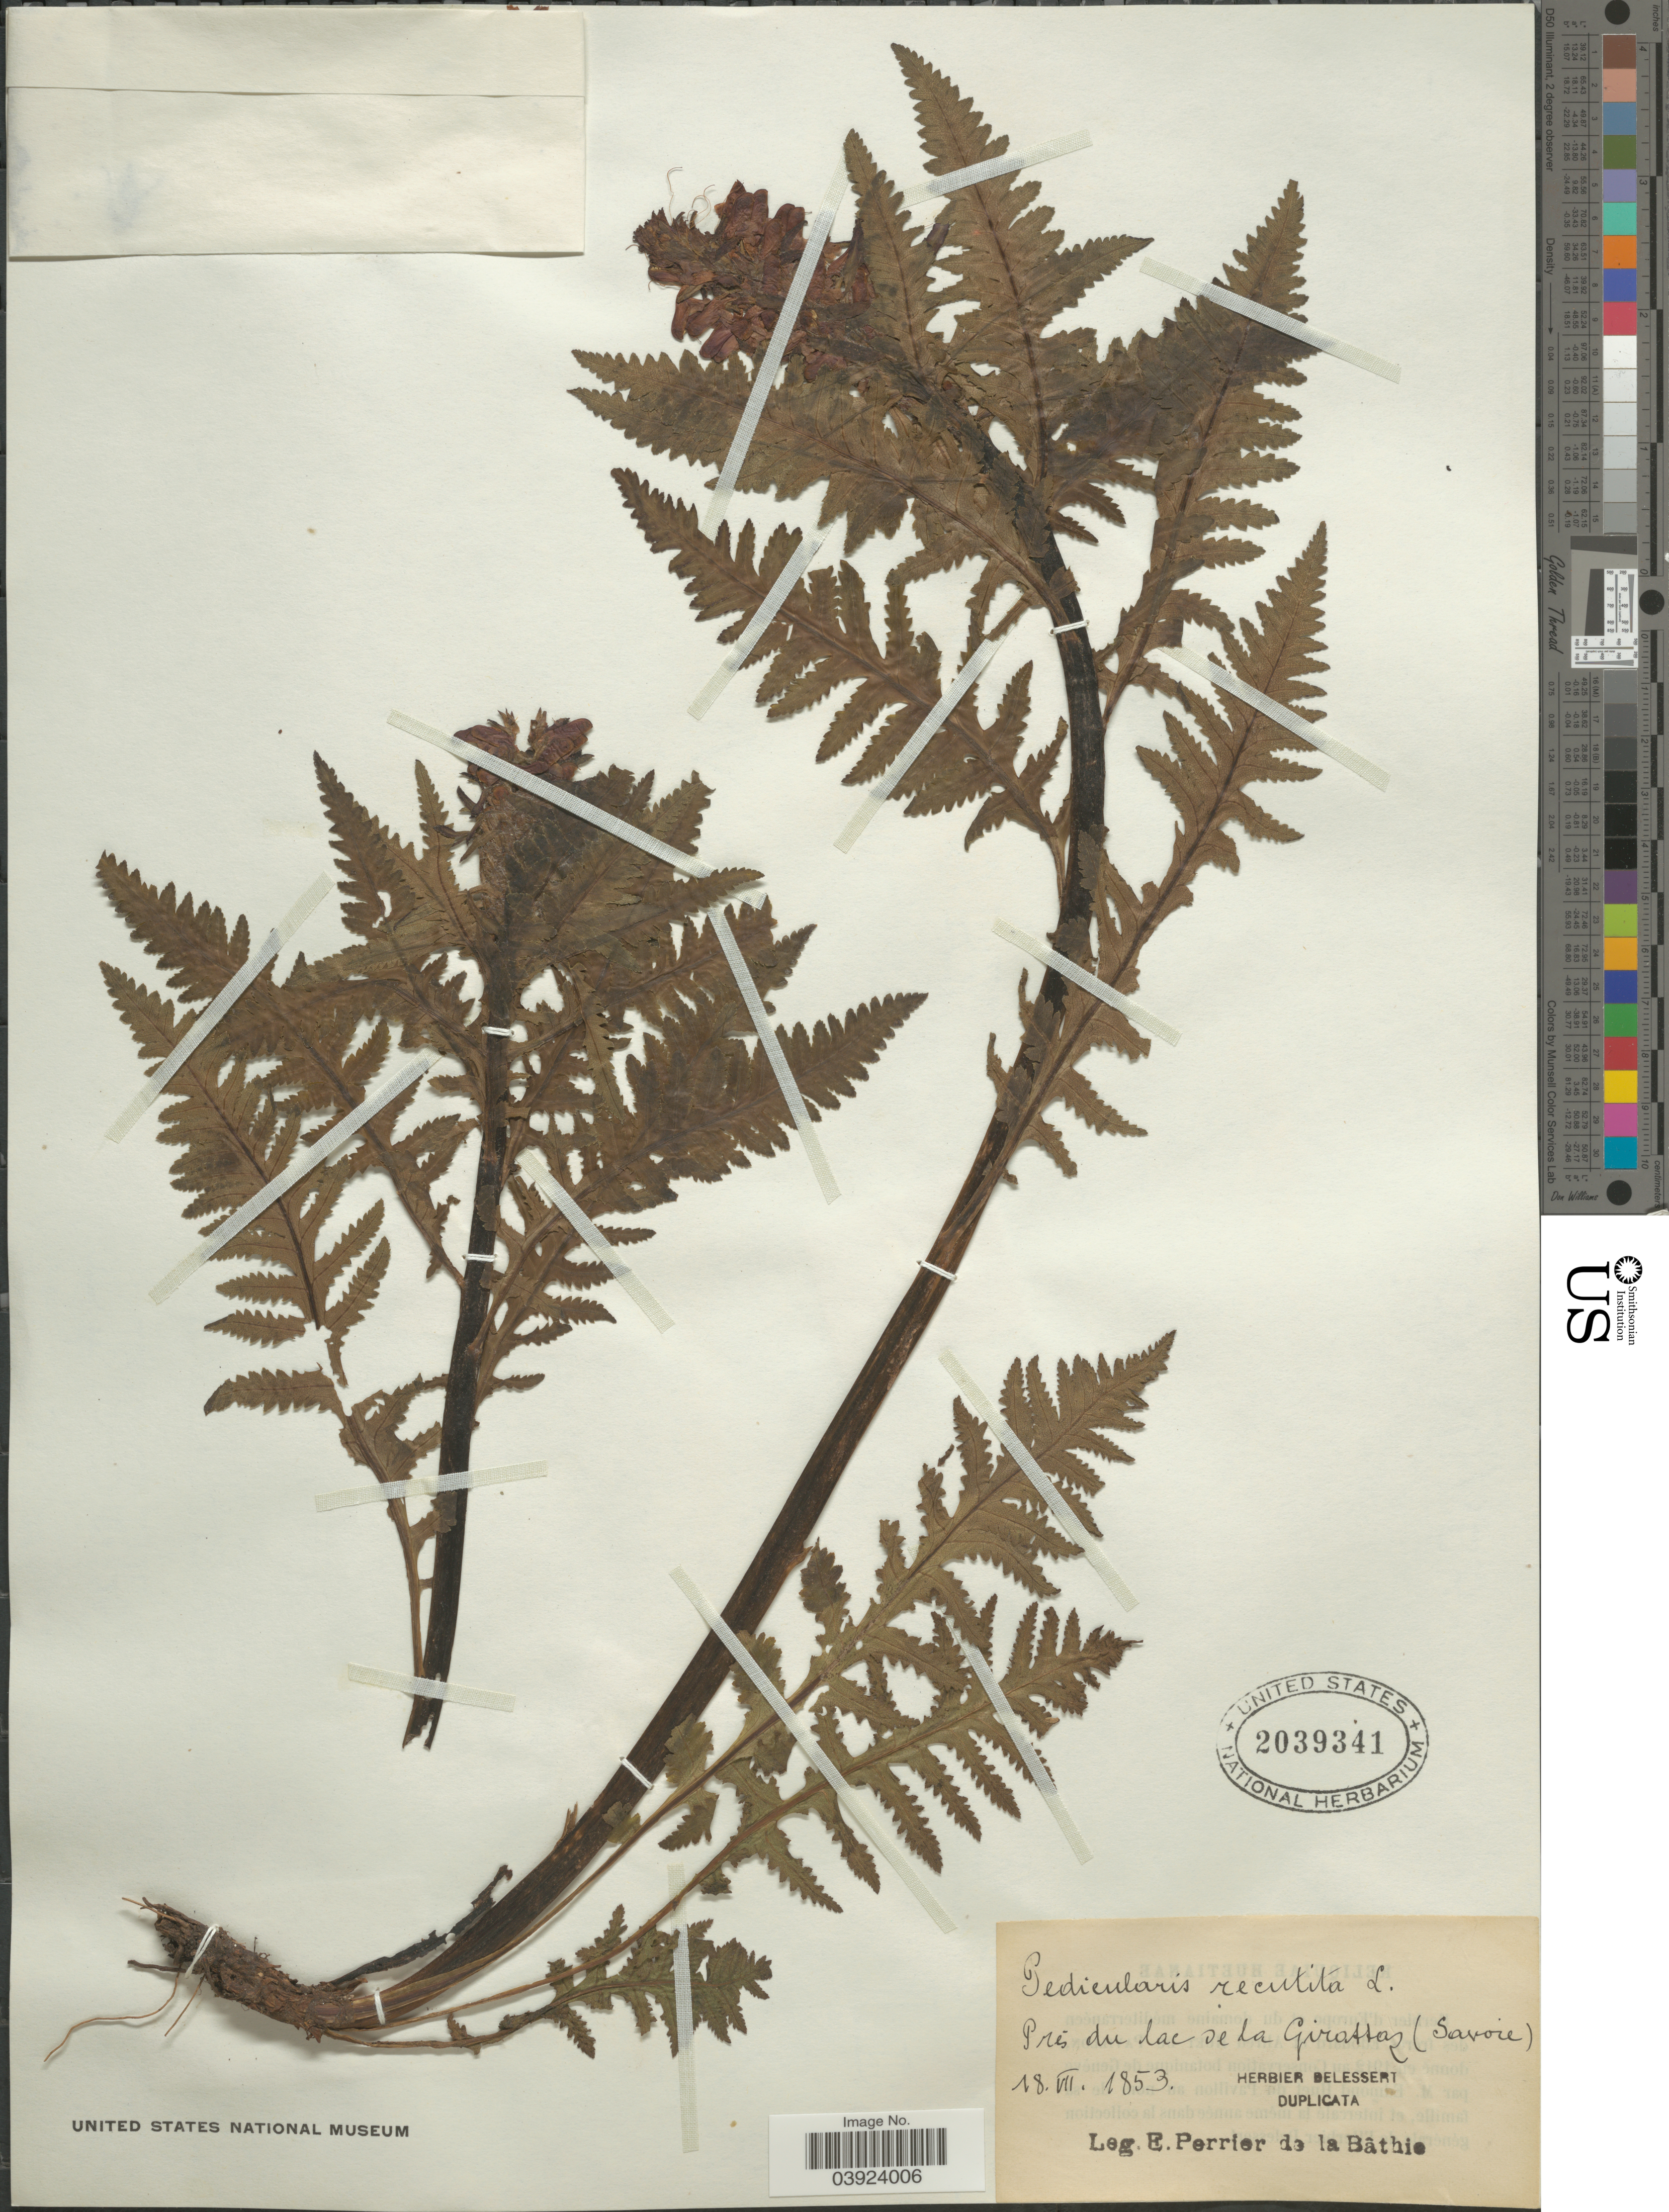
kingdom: Plantae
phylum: Tracheophyta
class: Magnoliopsida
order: Lamiales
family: Orobanchaceae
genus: Pedicularis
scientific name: Pedicularis recutita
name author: L.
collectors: E. Perrier de la Bâthie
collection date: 1853-07-18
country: France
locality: Prés du lac de la Girottaz (Savoie).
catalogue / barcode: US 2039341